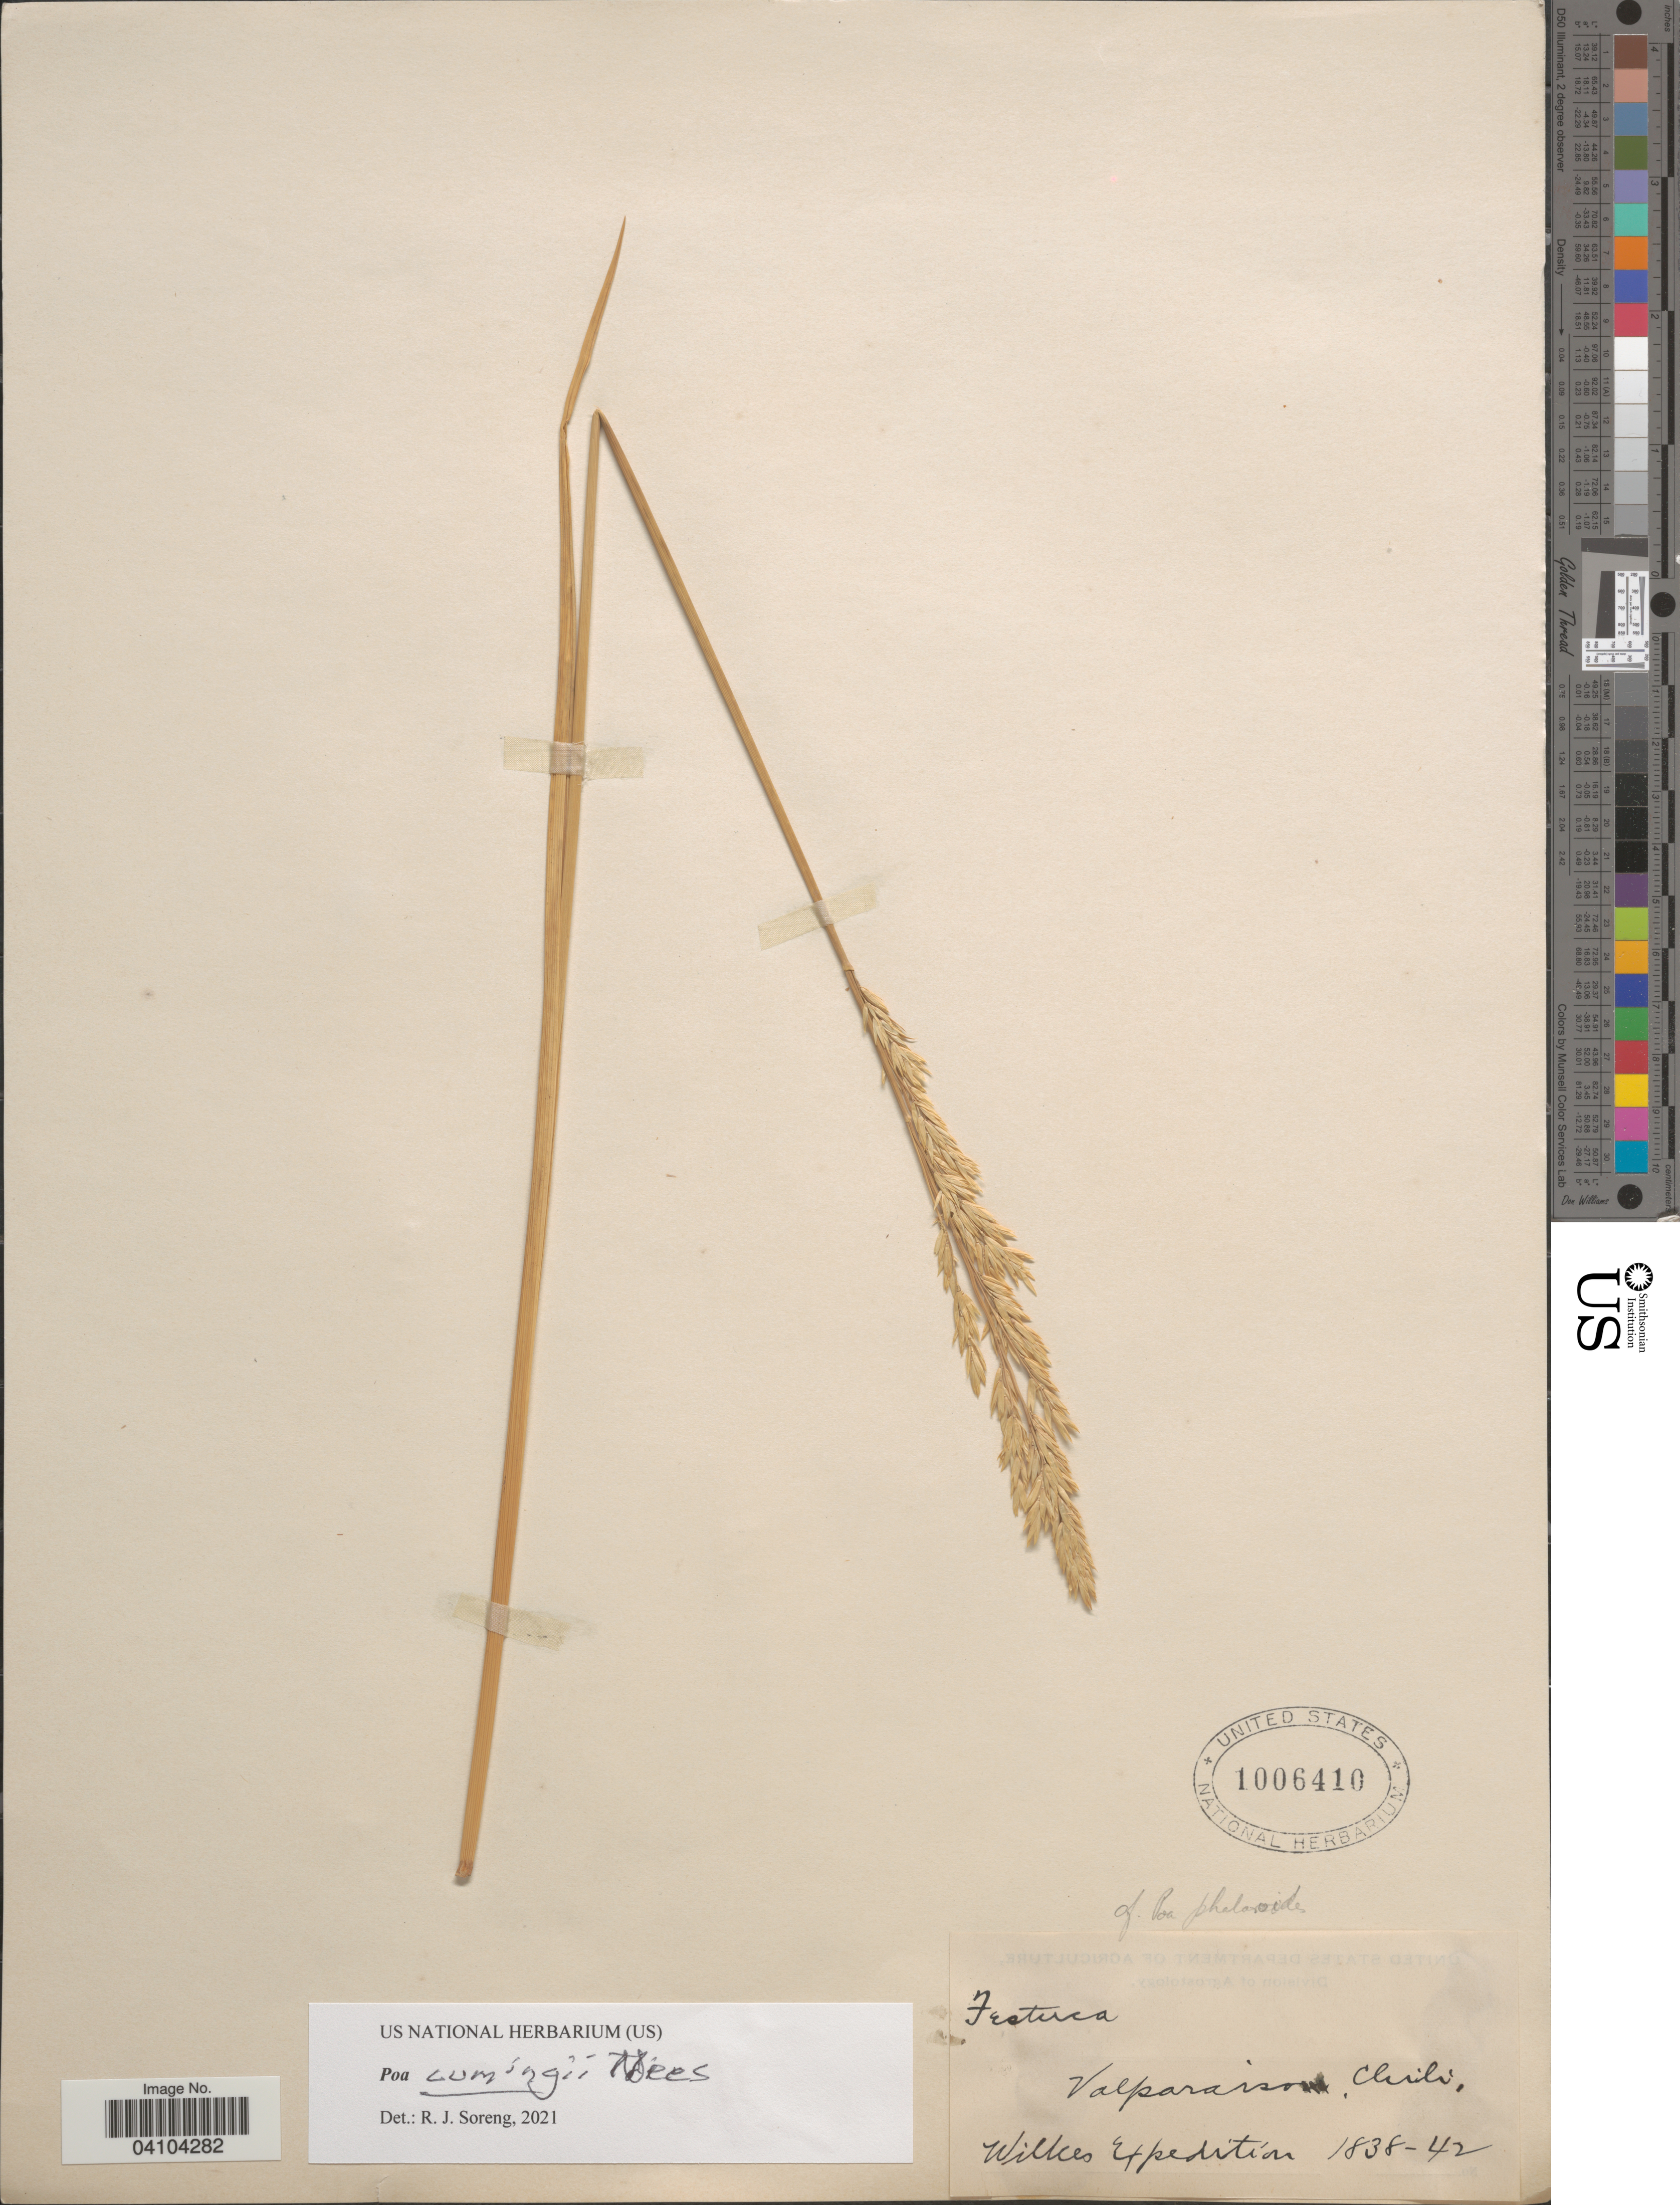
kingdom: Plantae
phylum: Tracheophyta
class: Liliopsida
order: Poales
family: Poaceae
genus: Poa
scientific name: Poa cumingii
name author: Trin.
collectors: Wilkes Explor. Exped.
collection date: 1838/1842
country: Chile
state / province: Valparaíso (V)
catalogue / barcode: US 1006410